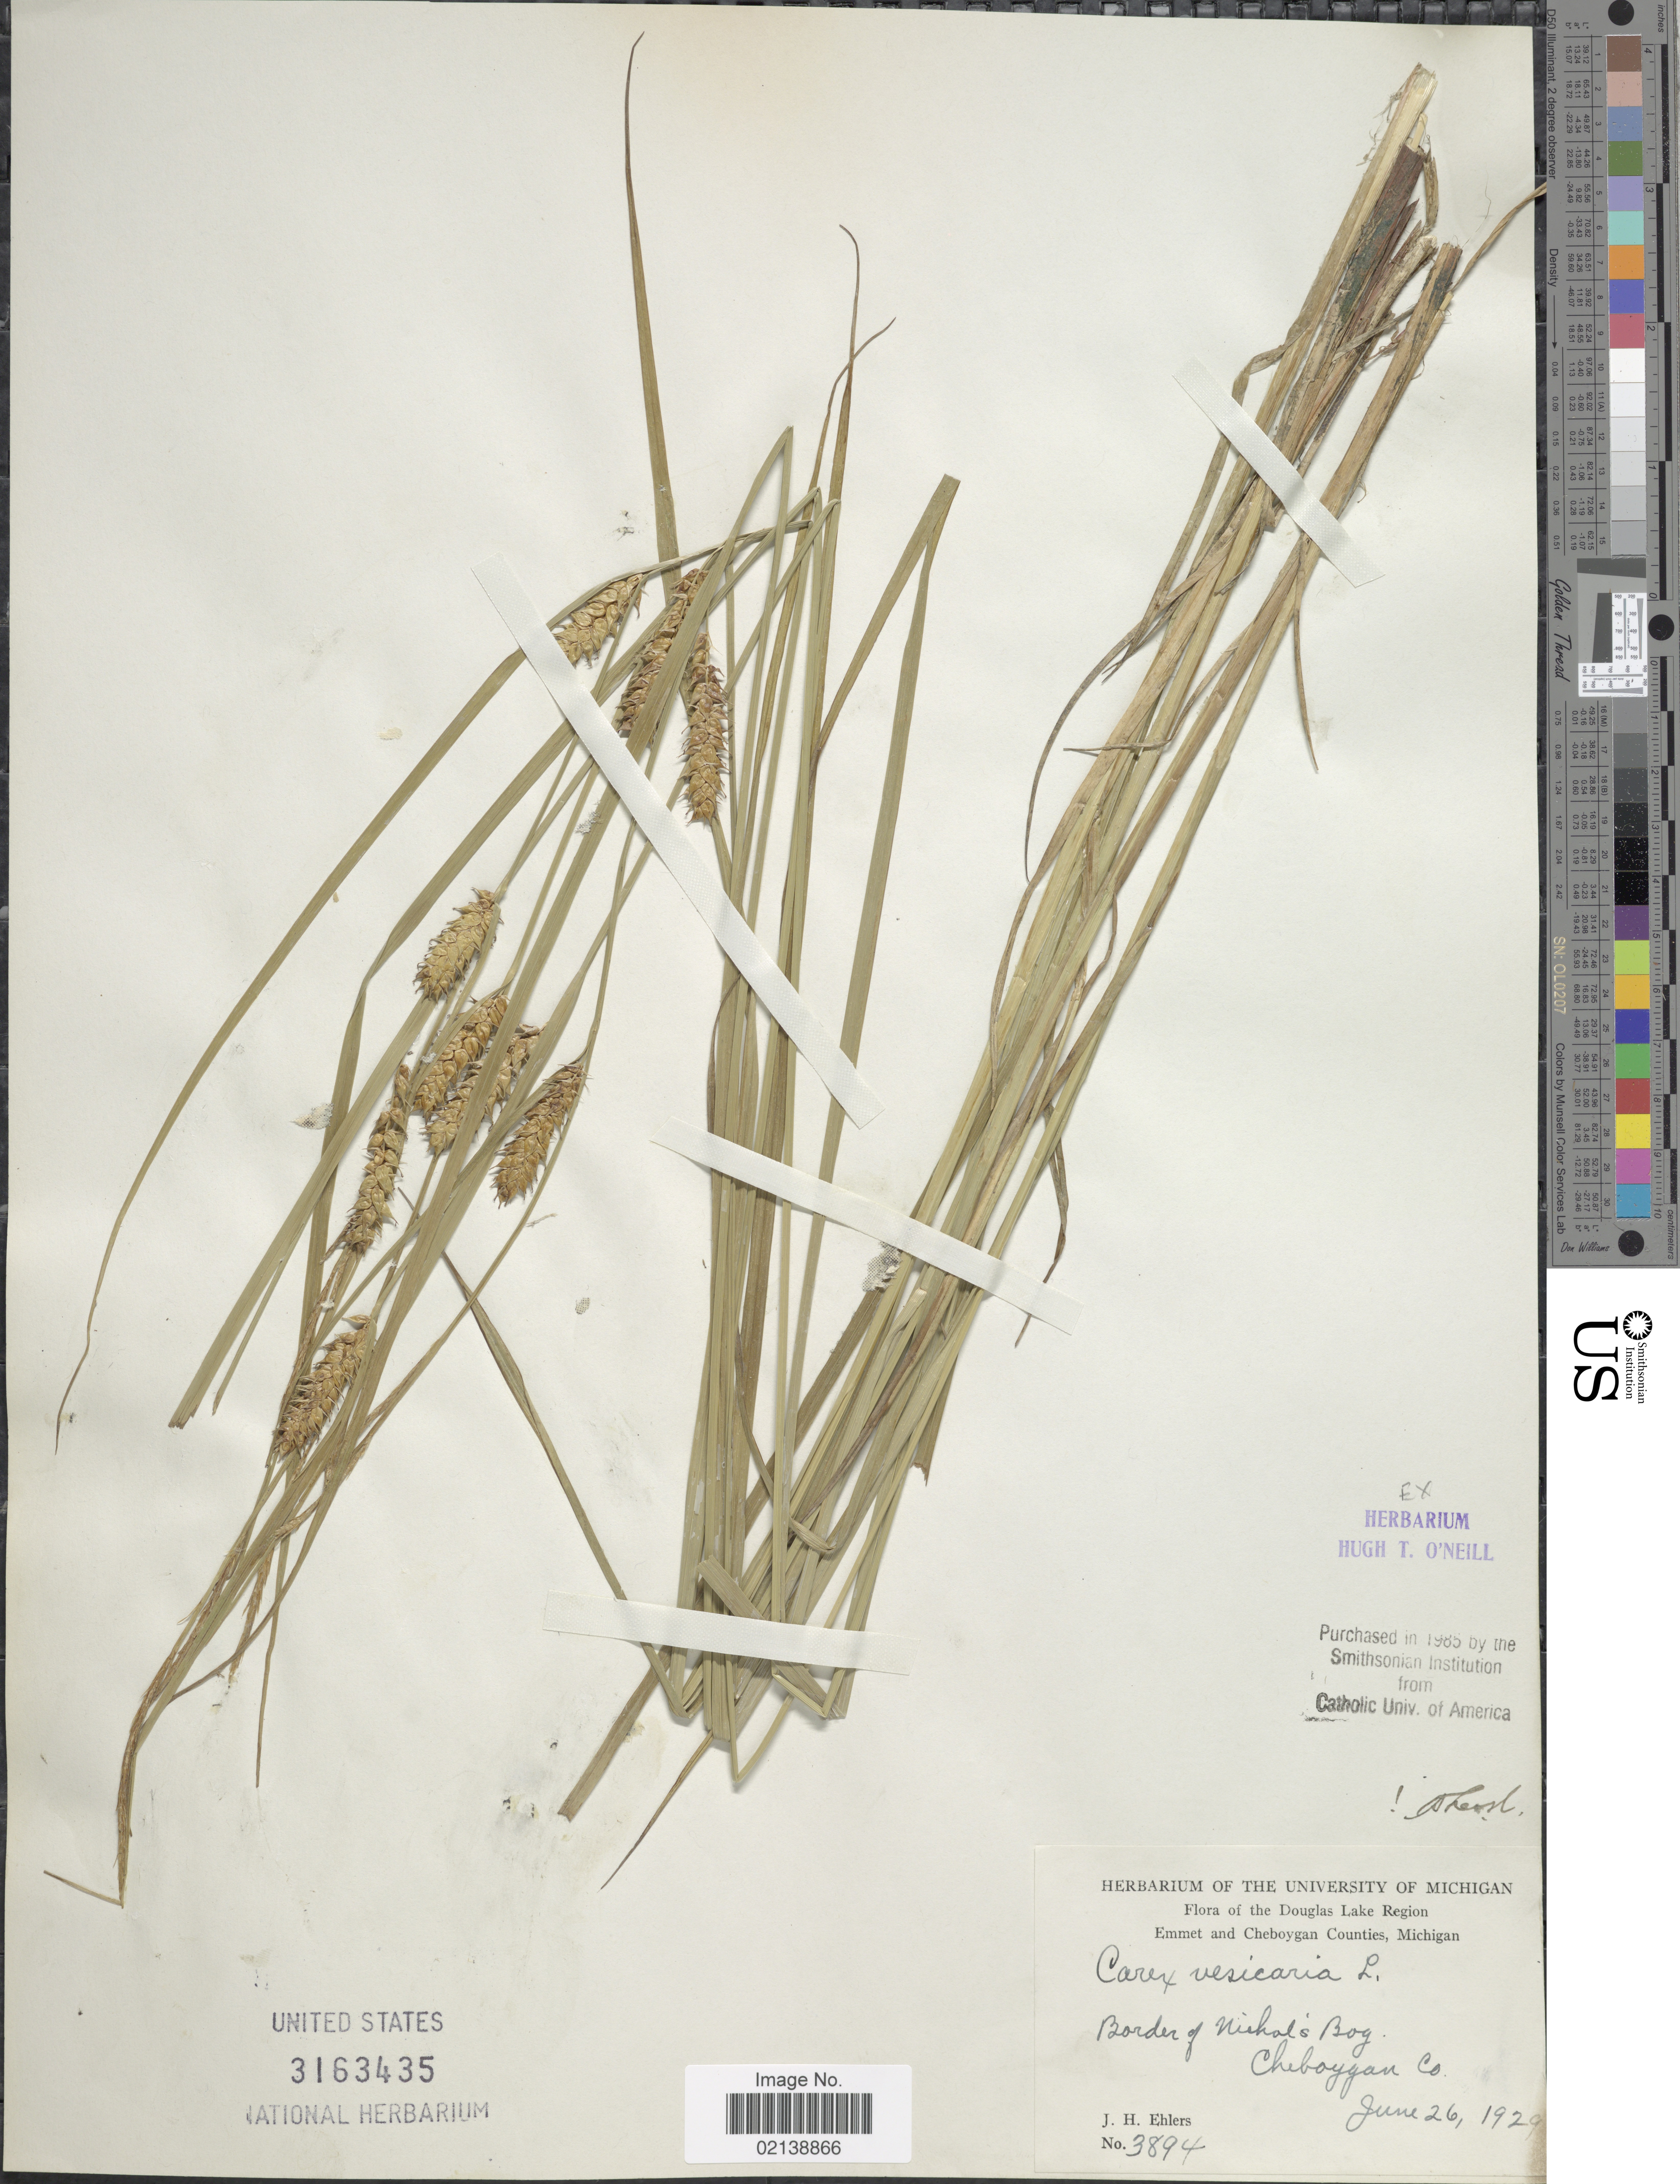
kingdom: Plantae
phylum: Tracheophyta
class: Liliopsida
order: Poales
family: Cyperaceae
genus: Carex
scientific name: Carex vesicaria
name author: L.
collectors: J. H. Ehlers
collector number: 3894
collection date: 1929-06-26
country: United States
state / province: Michigan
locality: Douglas Lake Region , Emmet and Cheboygan Counties, Border of Nishal's Bog, Cheboygan Co.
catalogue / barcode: US 3163435